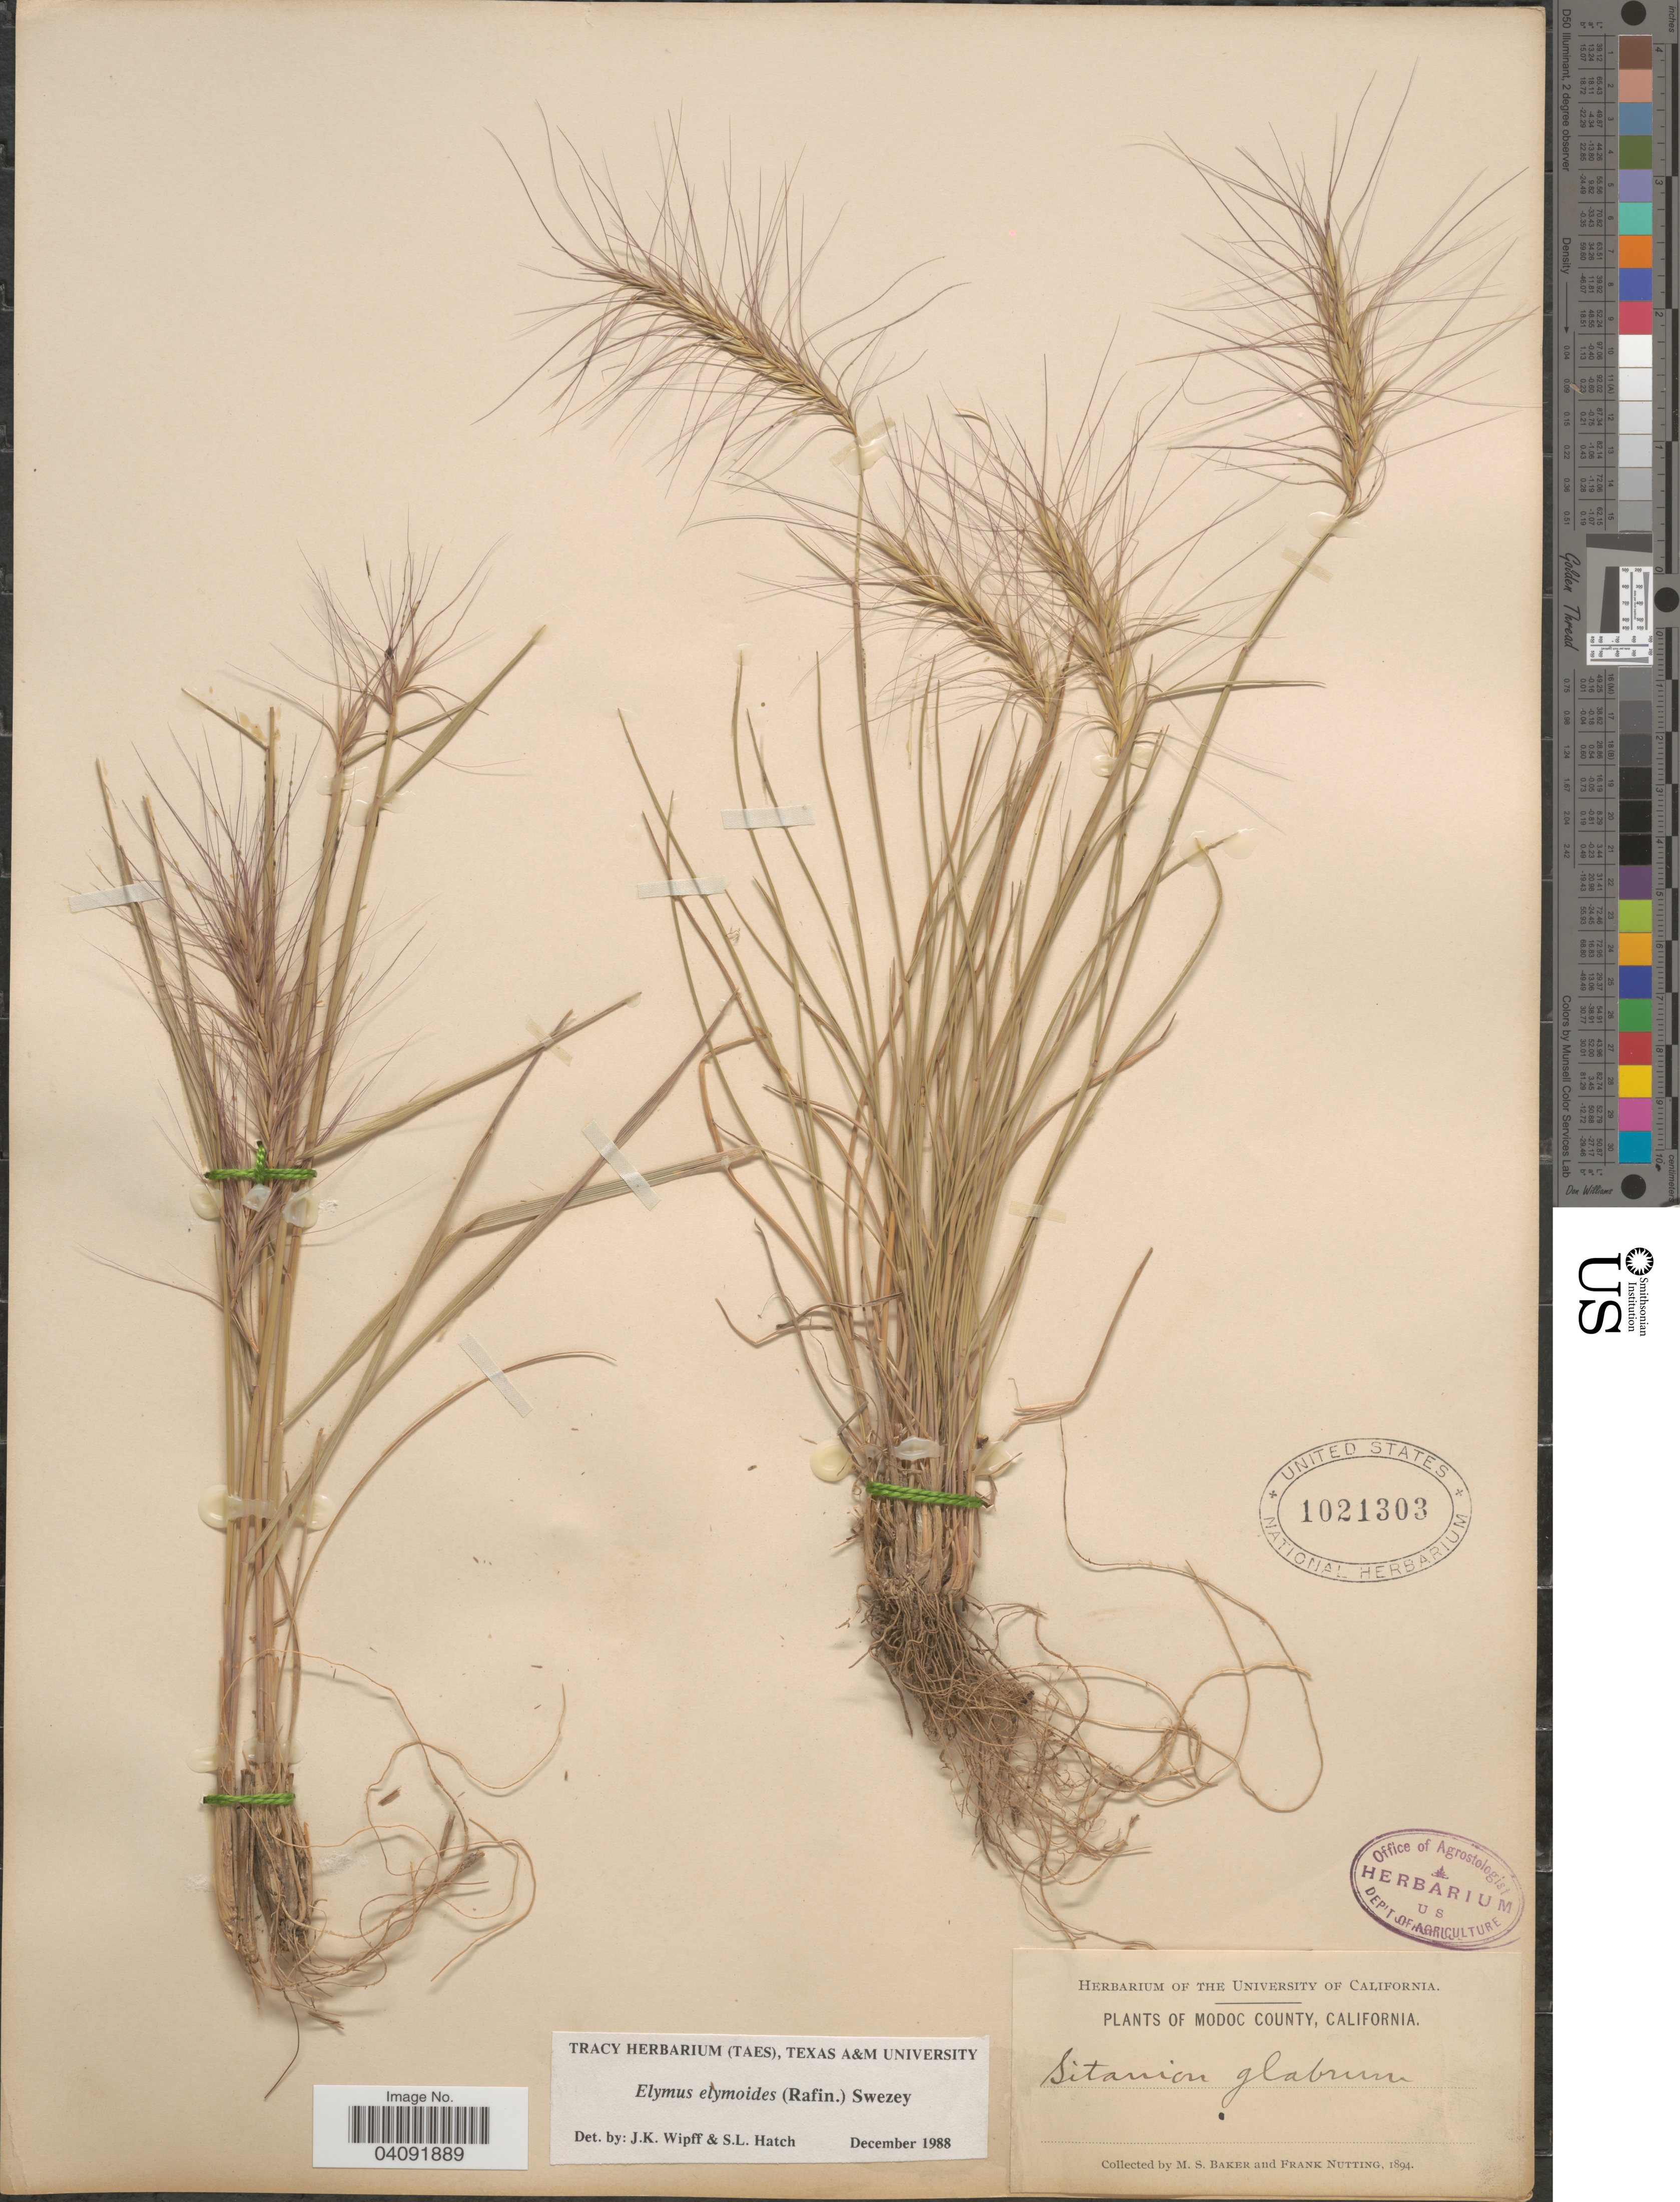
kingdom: Plantae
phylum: Tracheophyta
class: Liliopsida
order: Poales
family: Poaceae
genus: Elymus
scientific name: Elymus elymoides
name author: (Raf.) Swezey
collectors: M. S. Baker & F. Nutting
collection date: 1894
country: United States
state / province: California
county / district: Modoc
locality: Modoc County.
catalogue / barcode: US 1021303